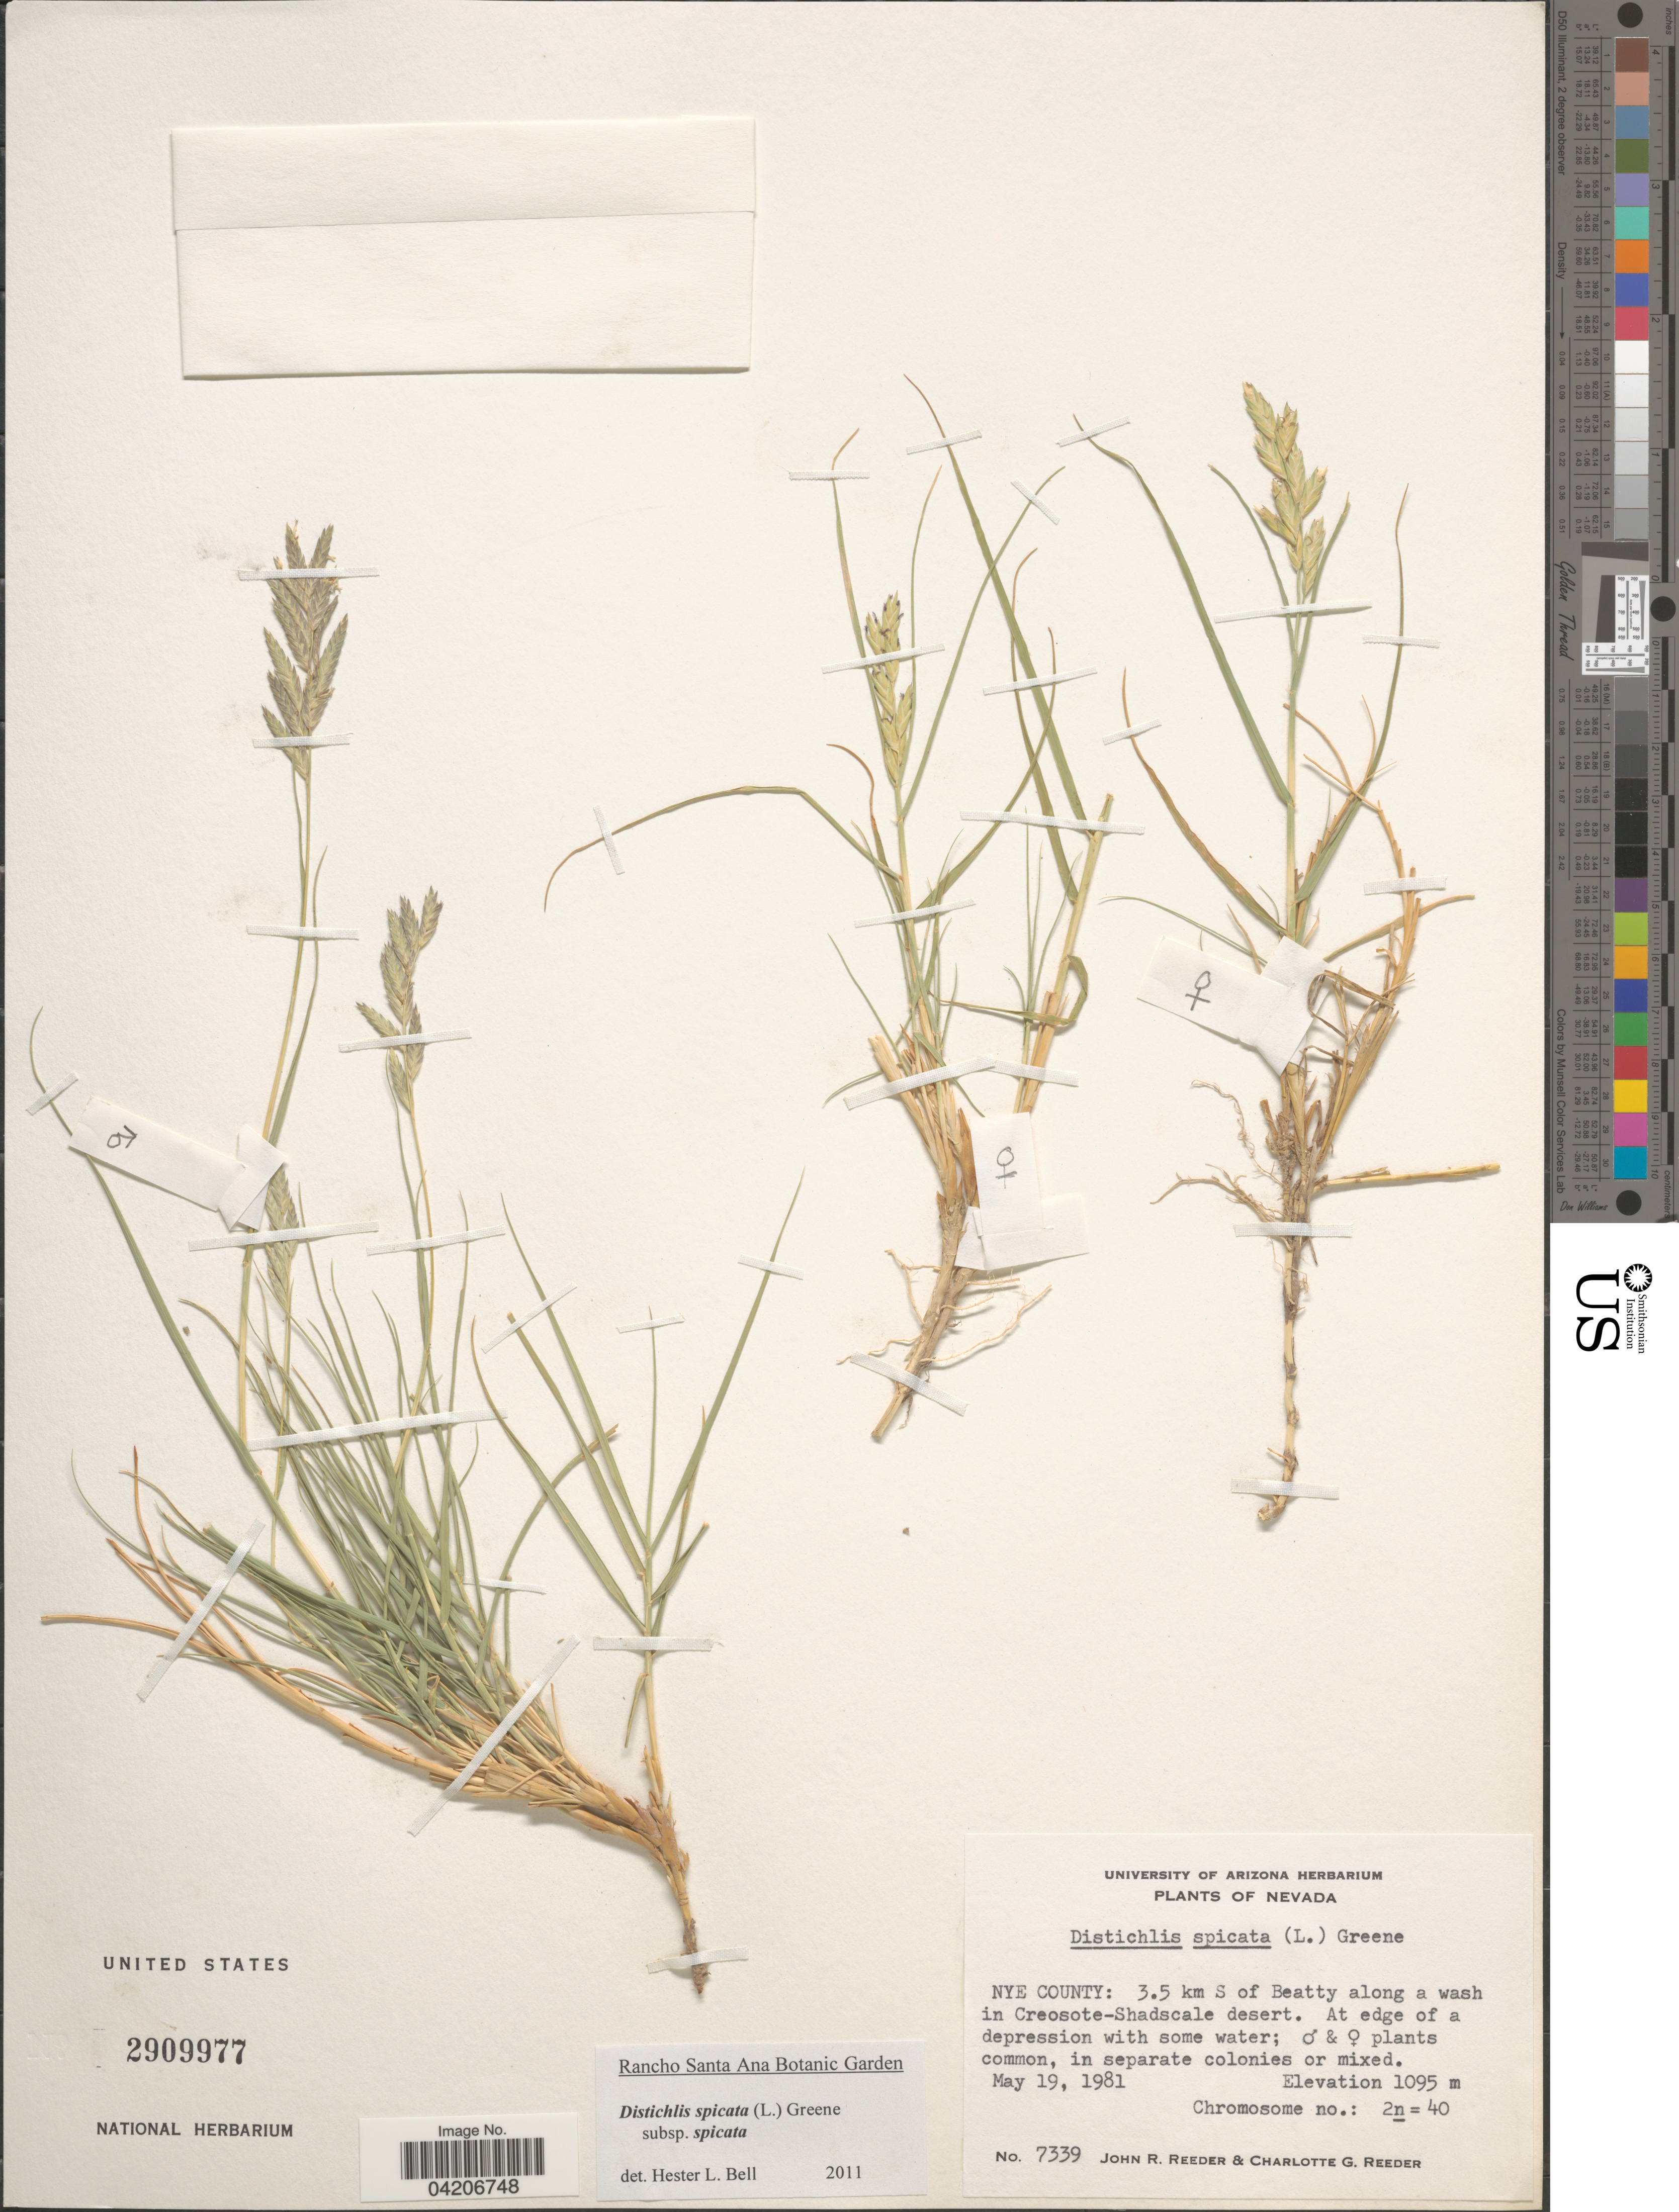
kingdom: Plantae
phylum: Tracheophyta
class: Liliopsida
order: Poales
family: Poaceae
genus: Distichlis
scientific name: Distichlis spicata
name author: (L.) Greene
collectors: J. R. Reeder & C. G. Reeder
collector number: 7339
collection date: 1981-05-19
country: United States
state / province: Nevada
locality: Nye County: 3.5 km S of Beatty along a wash in Creosote-Shadscale desert.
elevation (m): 1095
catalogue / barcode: US 2909977